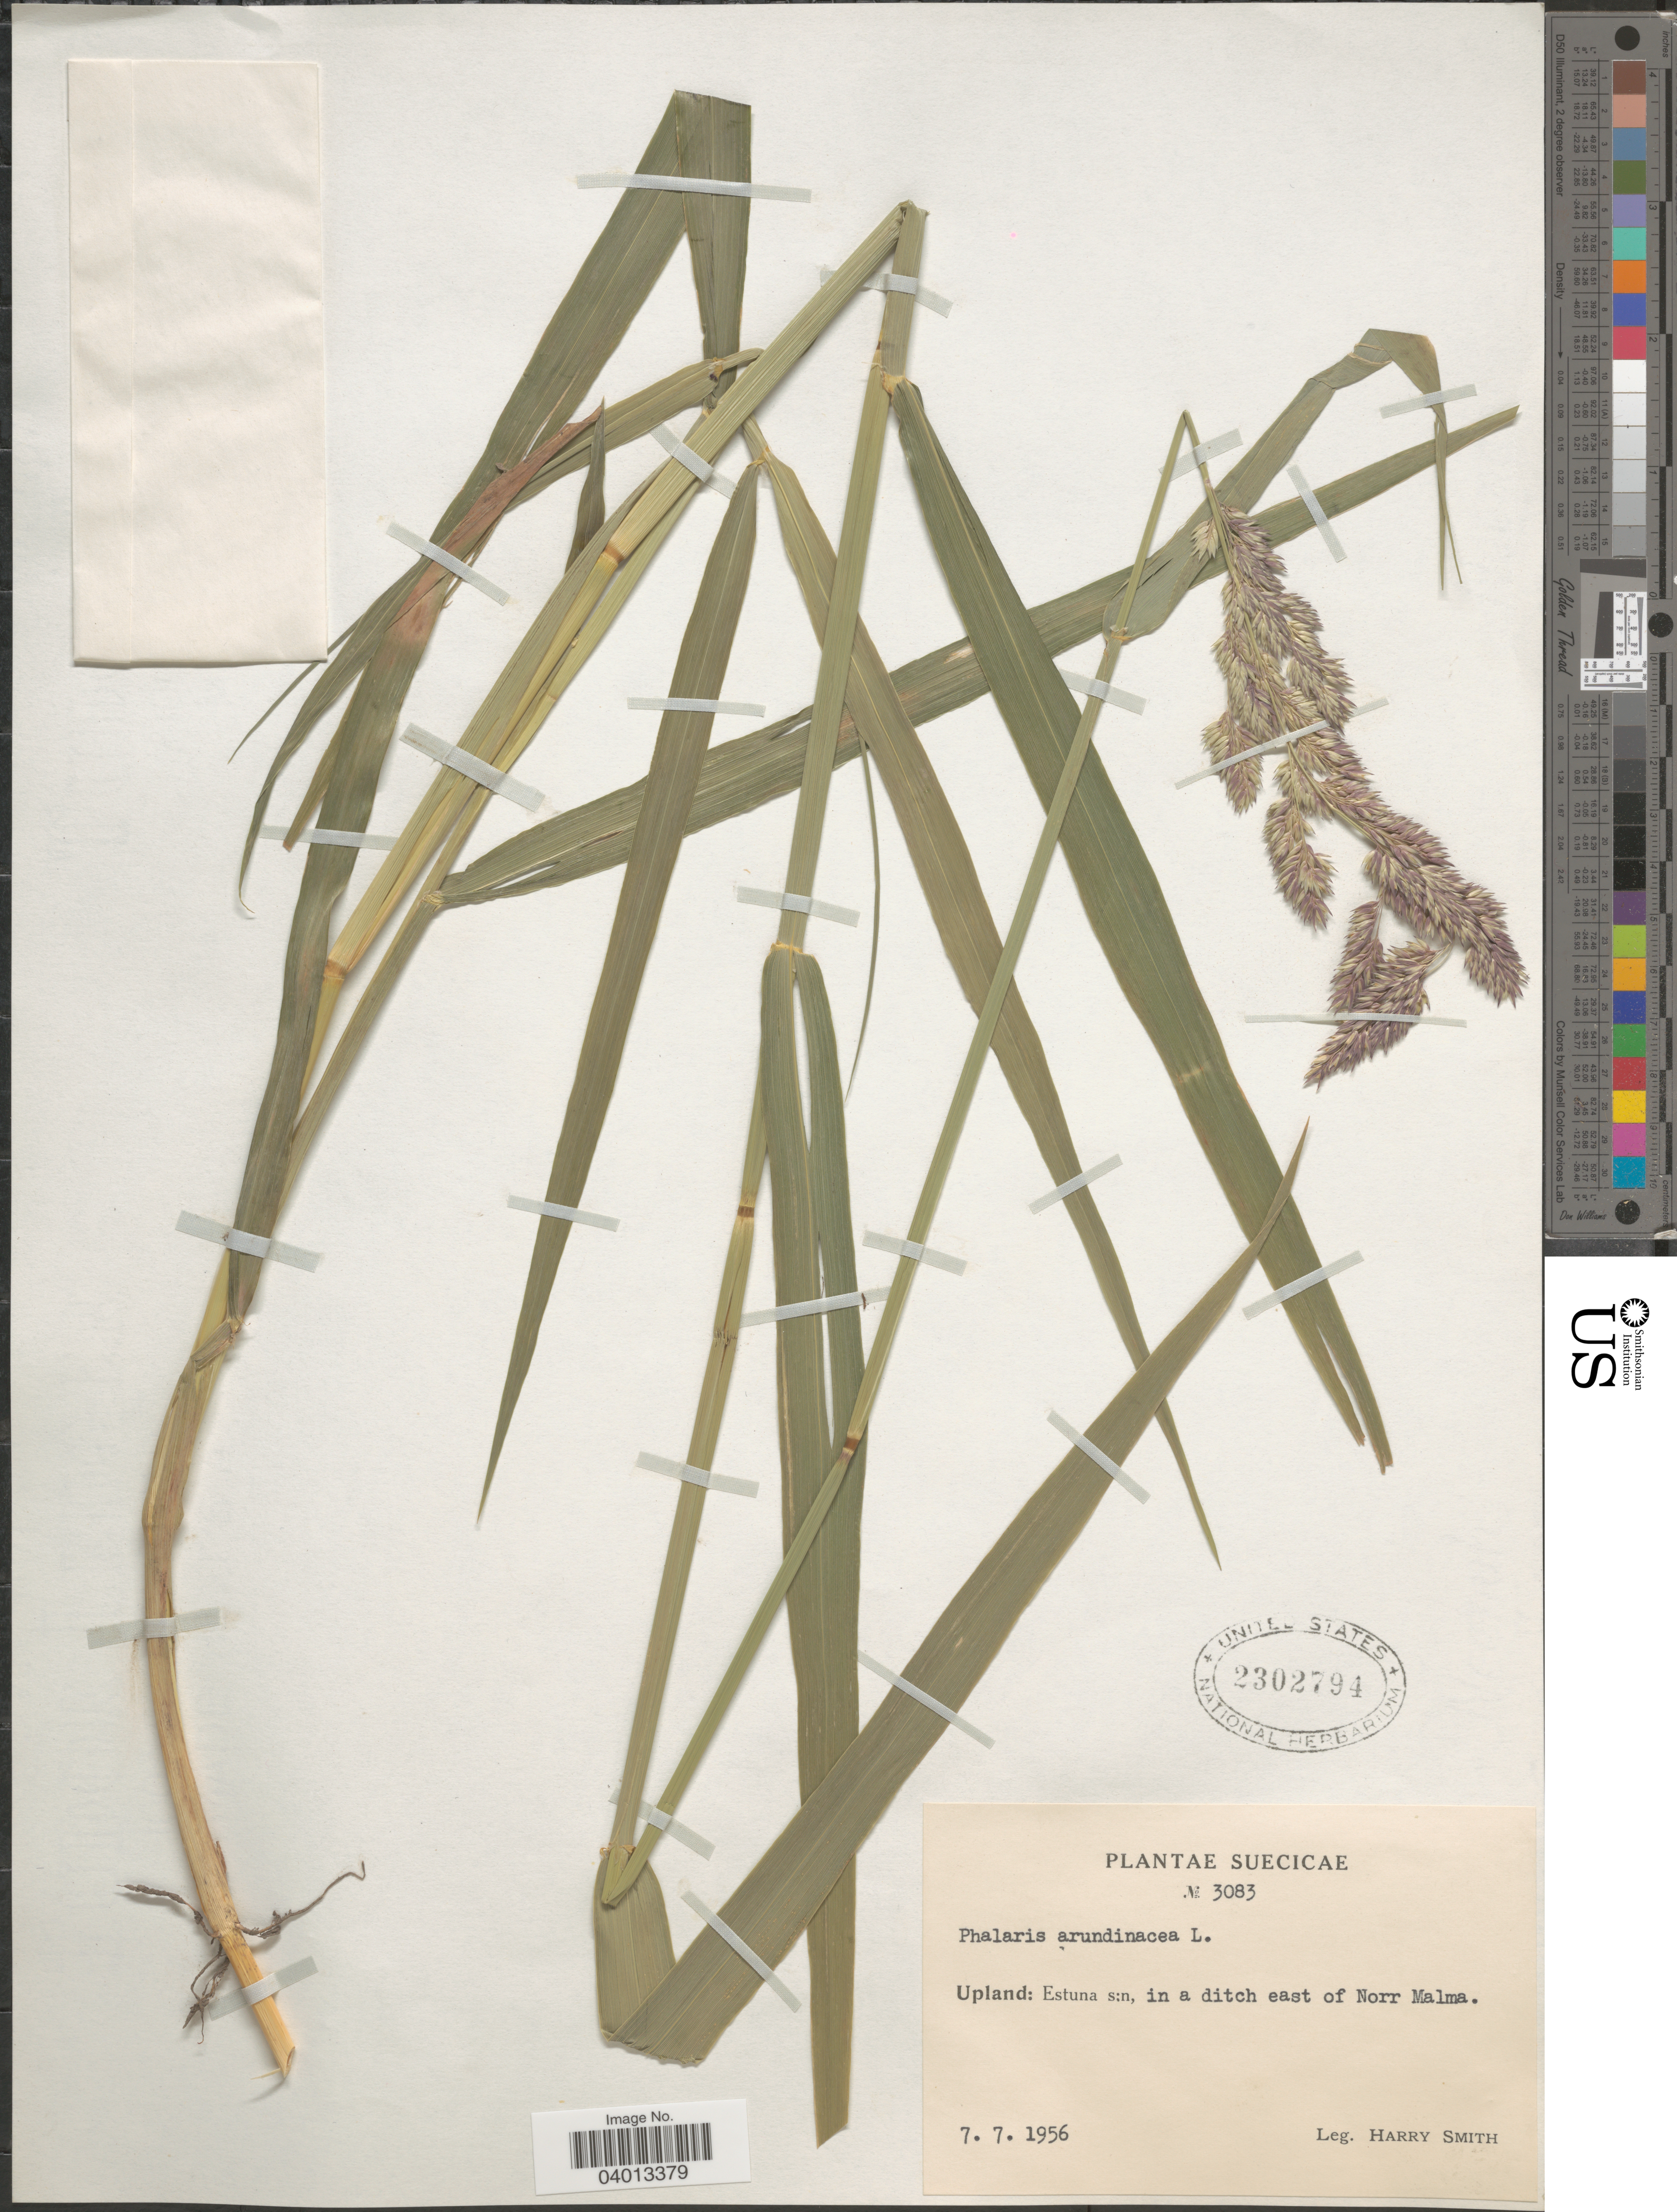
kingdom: Plantae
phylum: Tracheophyta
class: Liliopsida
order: Poales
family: Poaceae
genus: Phalaris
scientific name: Phalaris arundinacea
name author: L.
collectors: H. Smith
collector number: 3083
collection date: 1956-07-07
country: Sweden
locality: Suecicae. Upland: Estuna s:n, in a ditch east of Norr Malma.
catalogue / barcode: US 2302794